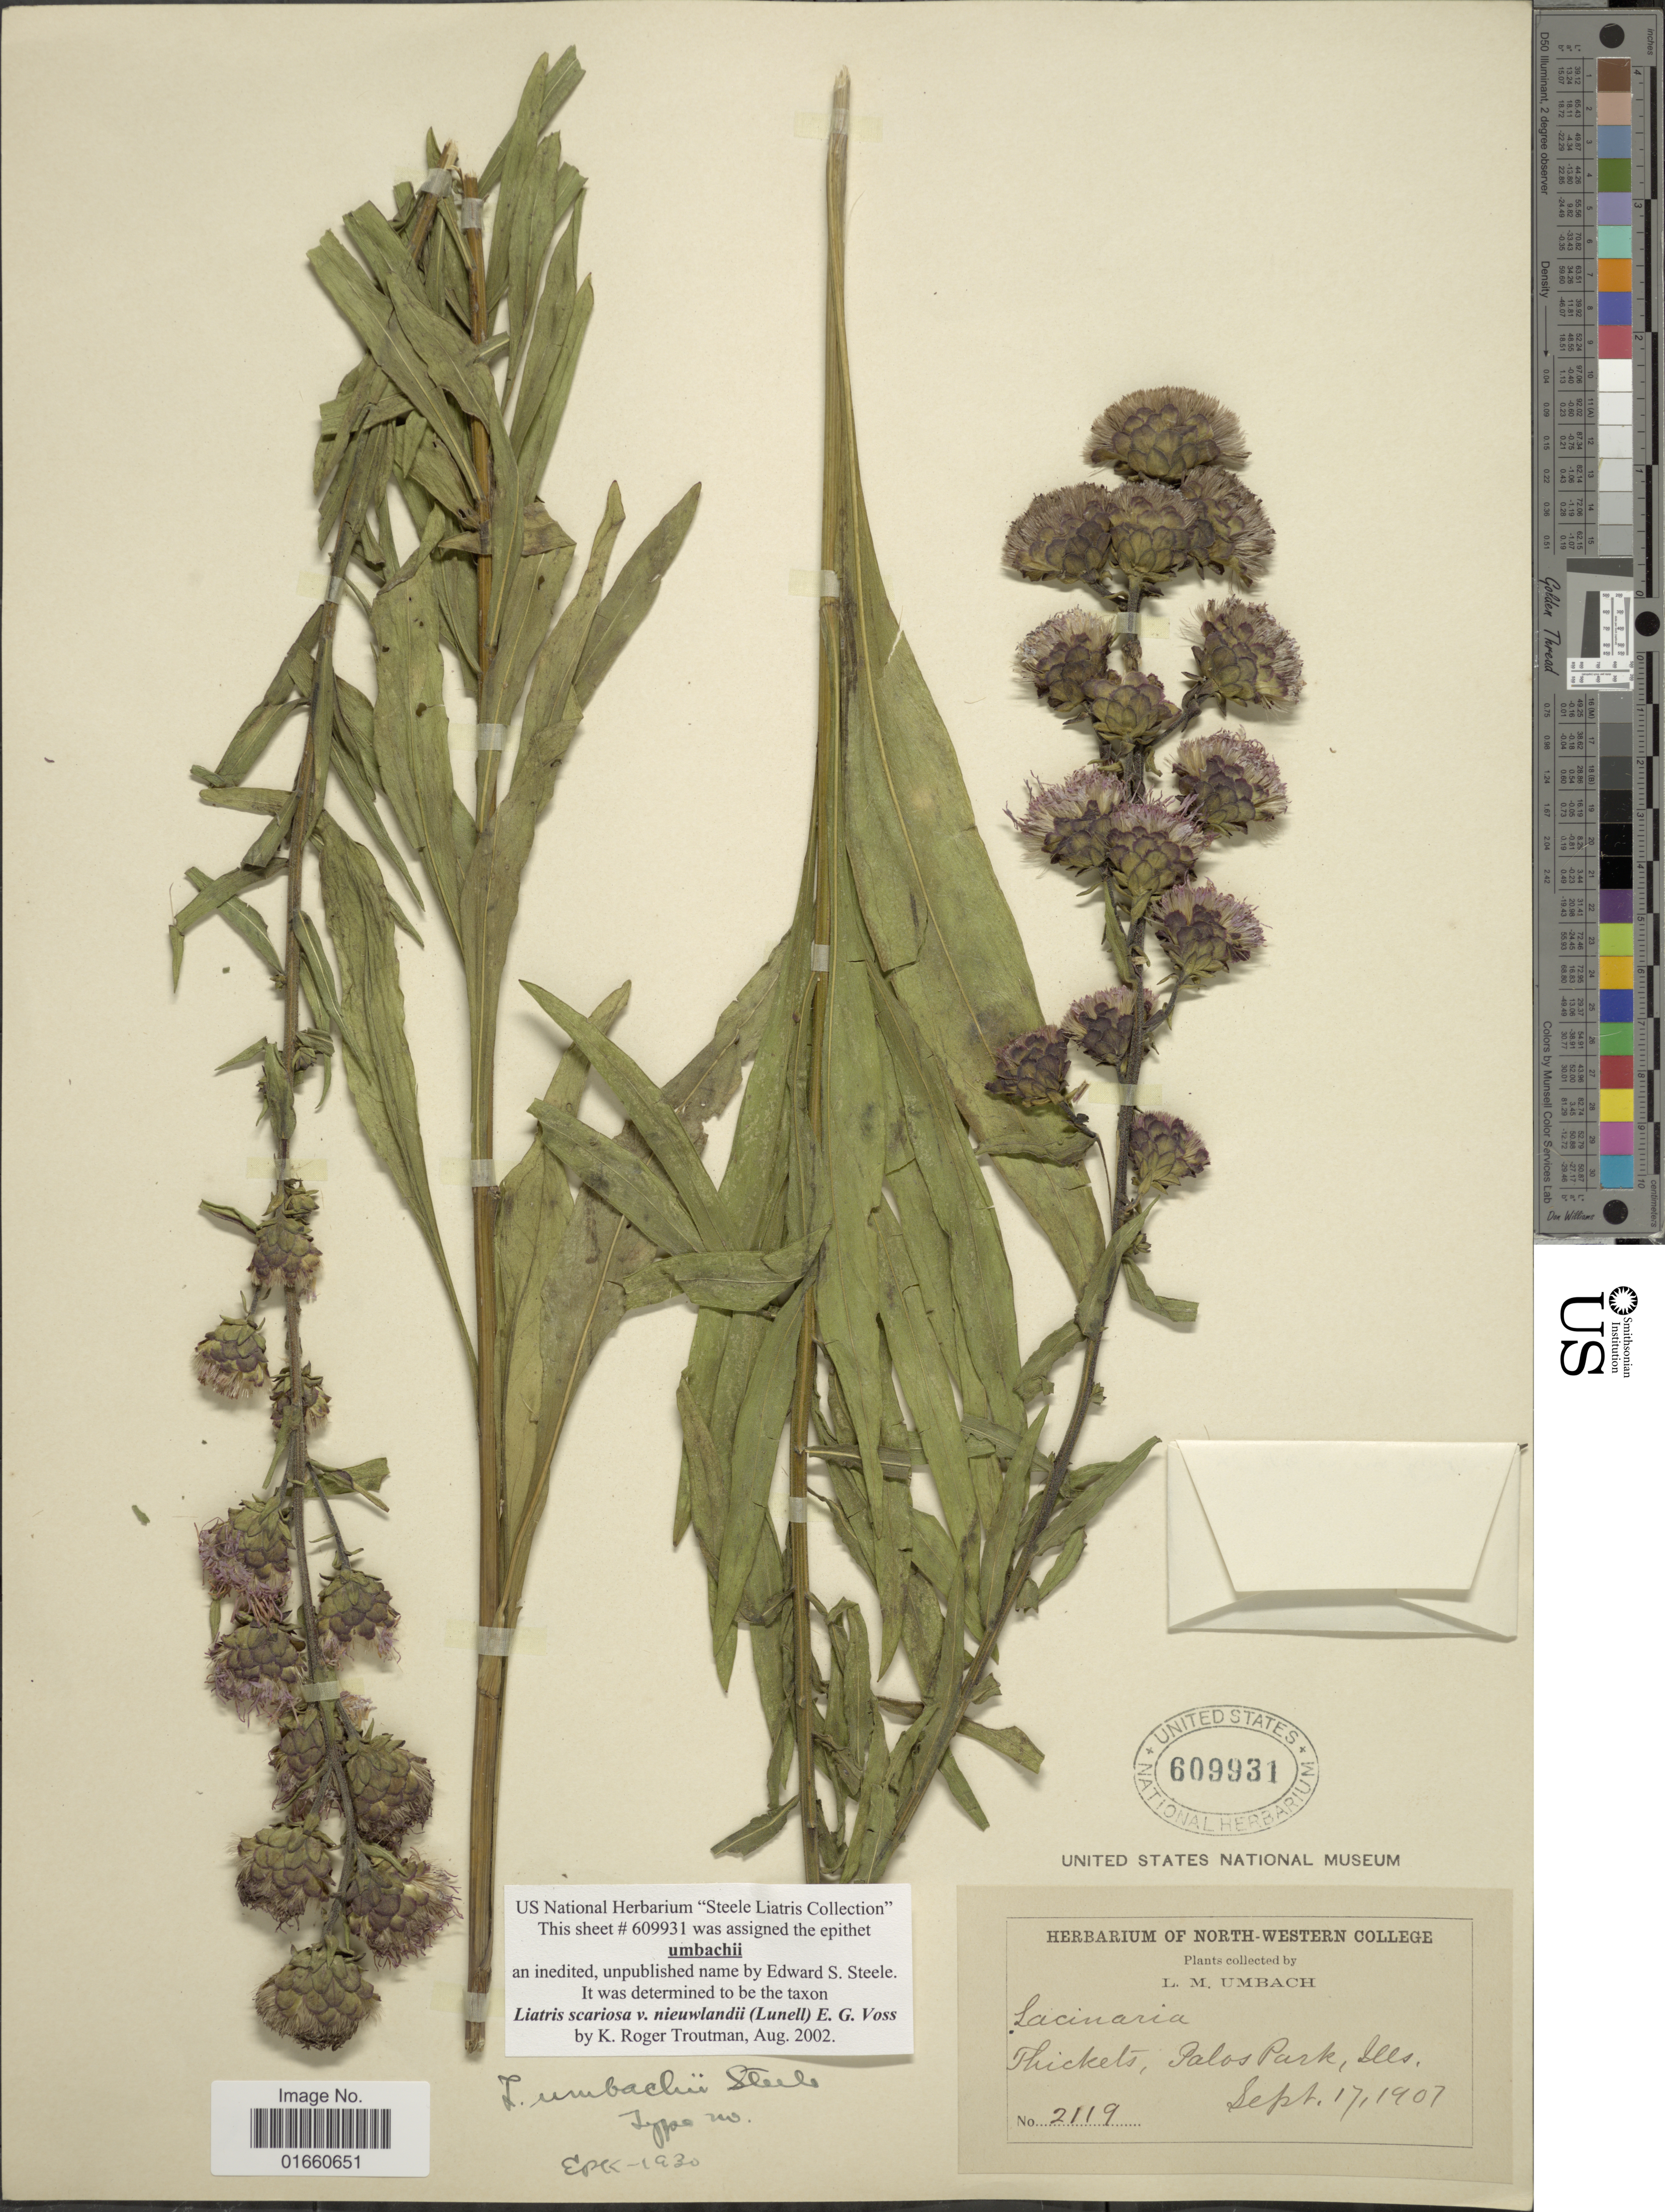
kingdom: Plantae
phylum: Tracheophyta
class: Magnoliopsida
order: Asterales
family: Asteraceae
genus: Liatris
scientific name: Liatris scariosa var. nieuwlandii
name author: (Lunell) E.G. Voss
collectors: L. M. Umbach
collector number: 2119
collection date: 1907-09-17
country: United States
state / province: Illinois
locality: Thickets, Palos Park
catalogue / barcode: US 609931